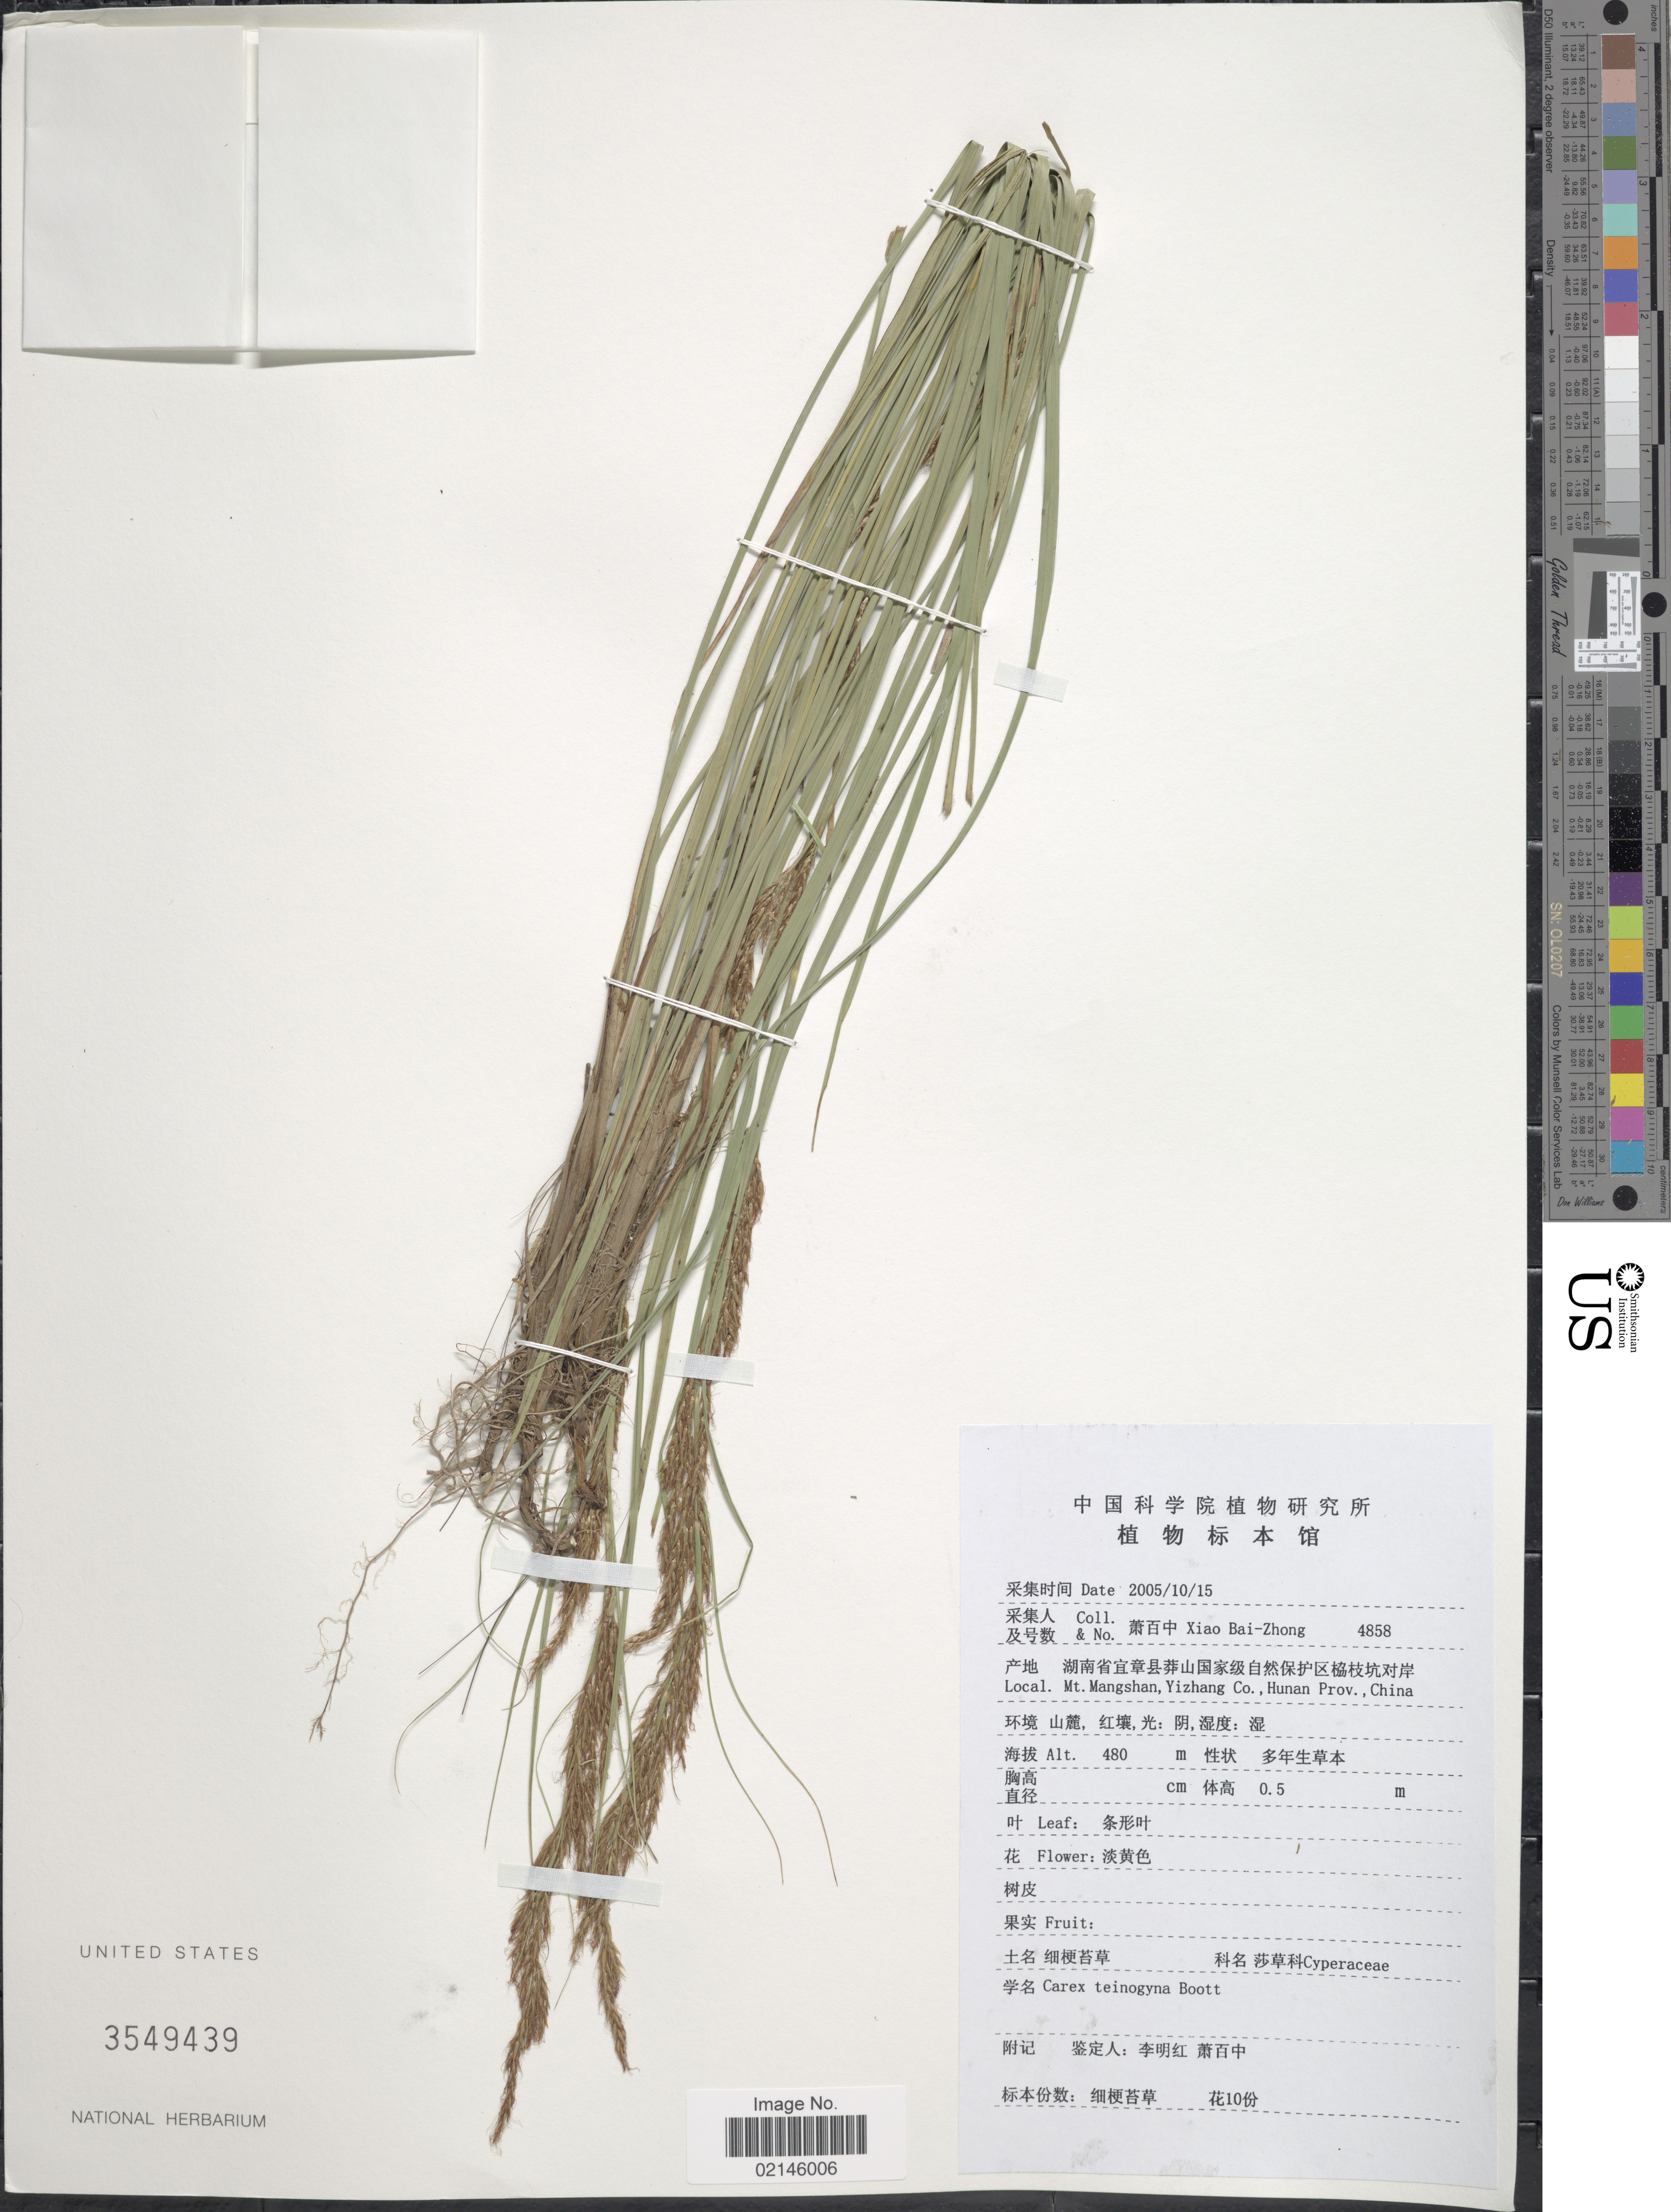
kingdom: Plantae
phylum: Tracheophyta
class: Liliopsida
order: Poales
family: Cyperaceae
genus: Carex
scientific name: Carex teinogyna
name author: Boott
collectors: B. Z. Xiao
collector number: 4858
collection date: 2005-10-15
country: China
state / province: Hunan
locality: Mt. Mangshan, Yizhang Co.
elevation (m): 480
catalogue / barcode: US 3549439